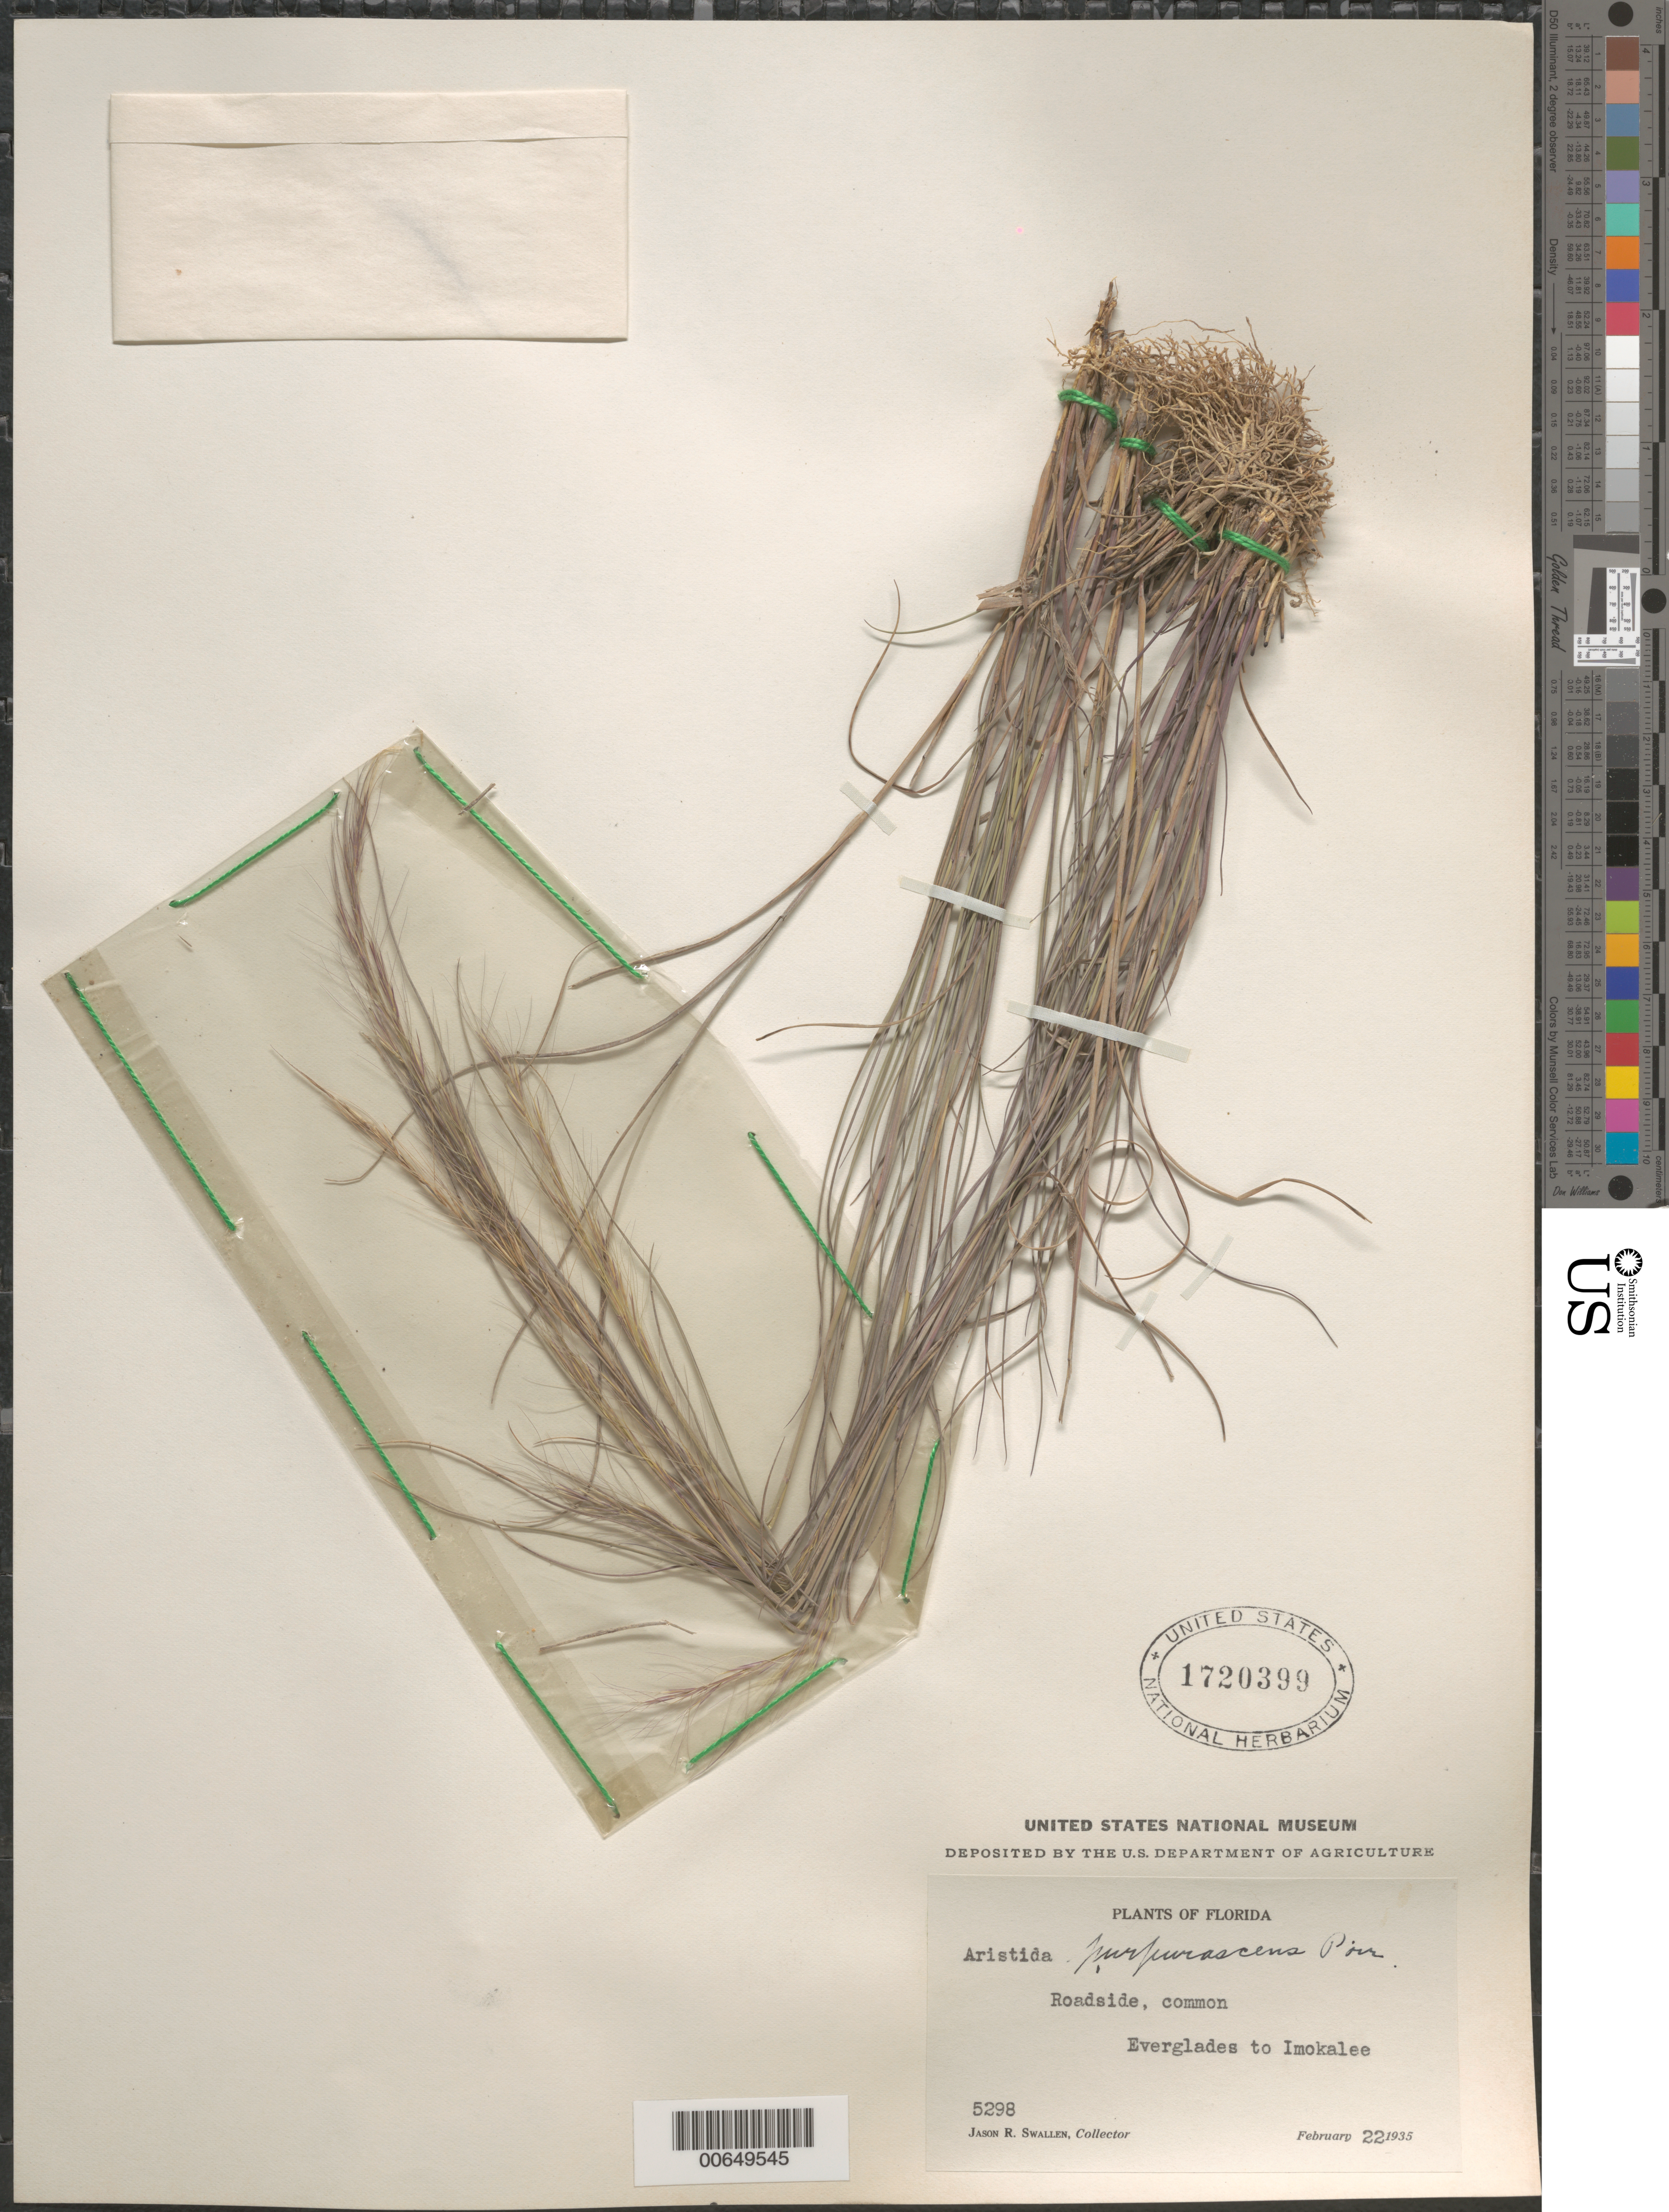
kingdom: Plantae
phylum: Tracheophyta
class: Liliopsida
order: Poales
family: Poaceae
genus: Aristida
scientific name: Aristida purpurascens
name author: Poir. in Lam.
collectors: J. R. Swallen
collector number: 5298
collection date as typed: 22 Feb 1935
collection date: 1935-02-22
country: United States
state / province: Florida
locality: Everglades to Immokalee.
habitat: Roadside.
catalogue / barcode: US 1720399